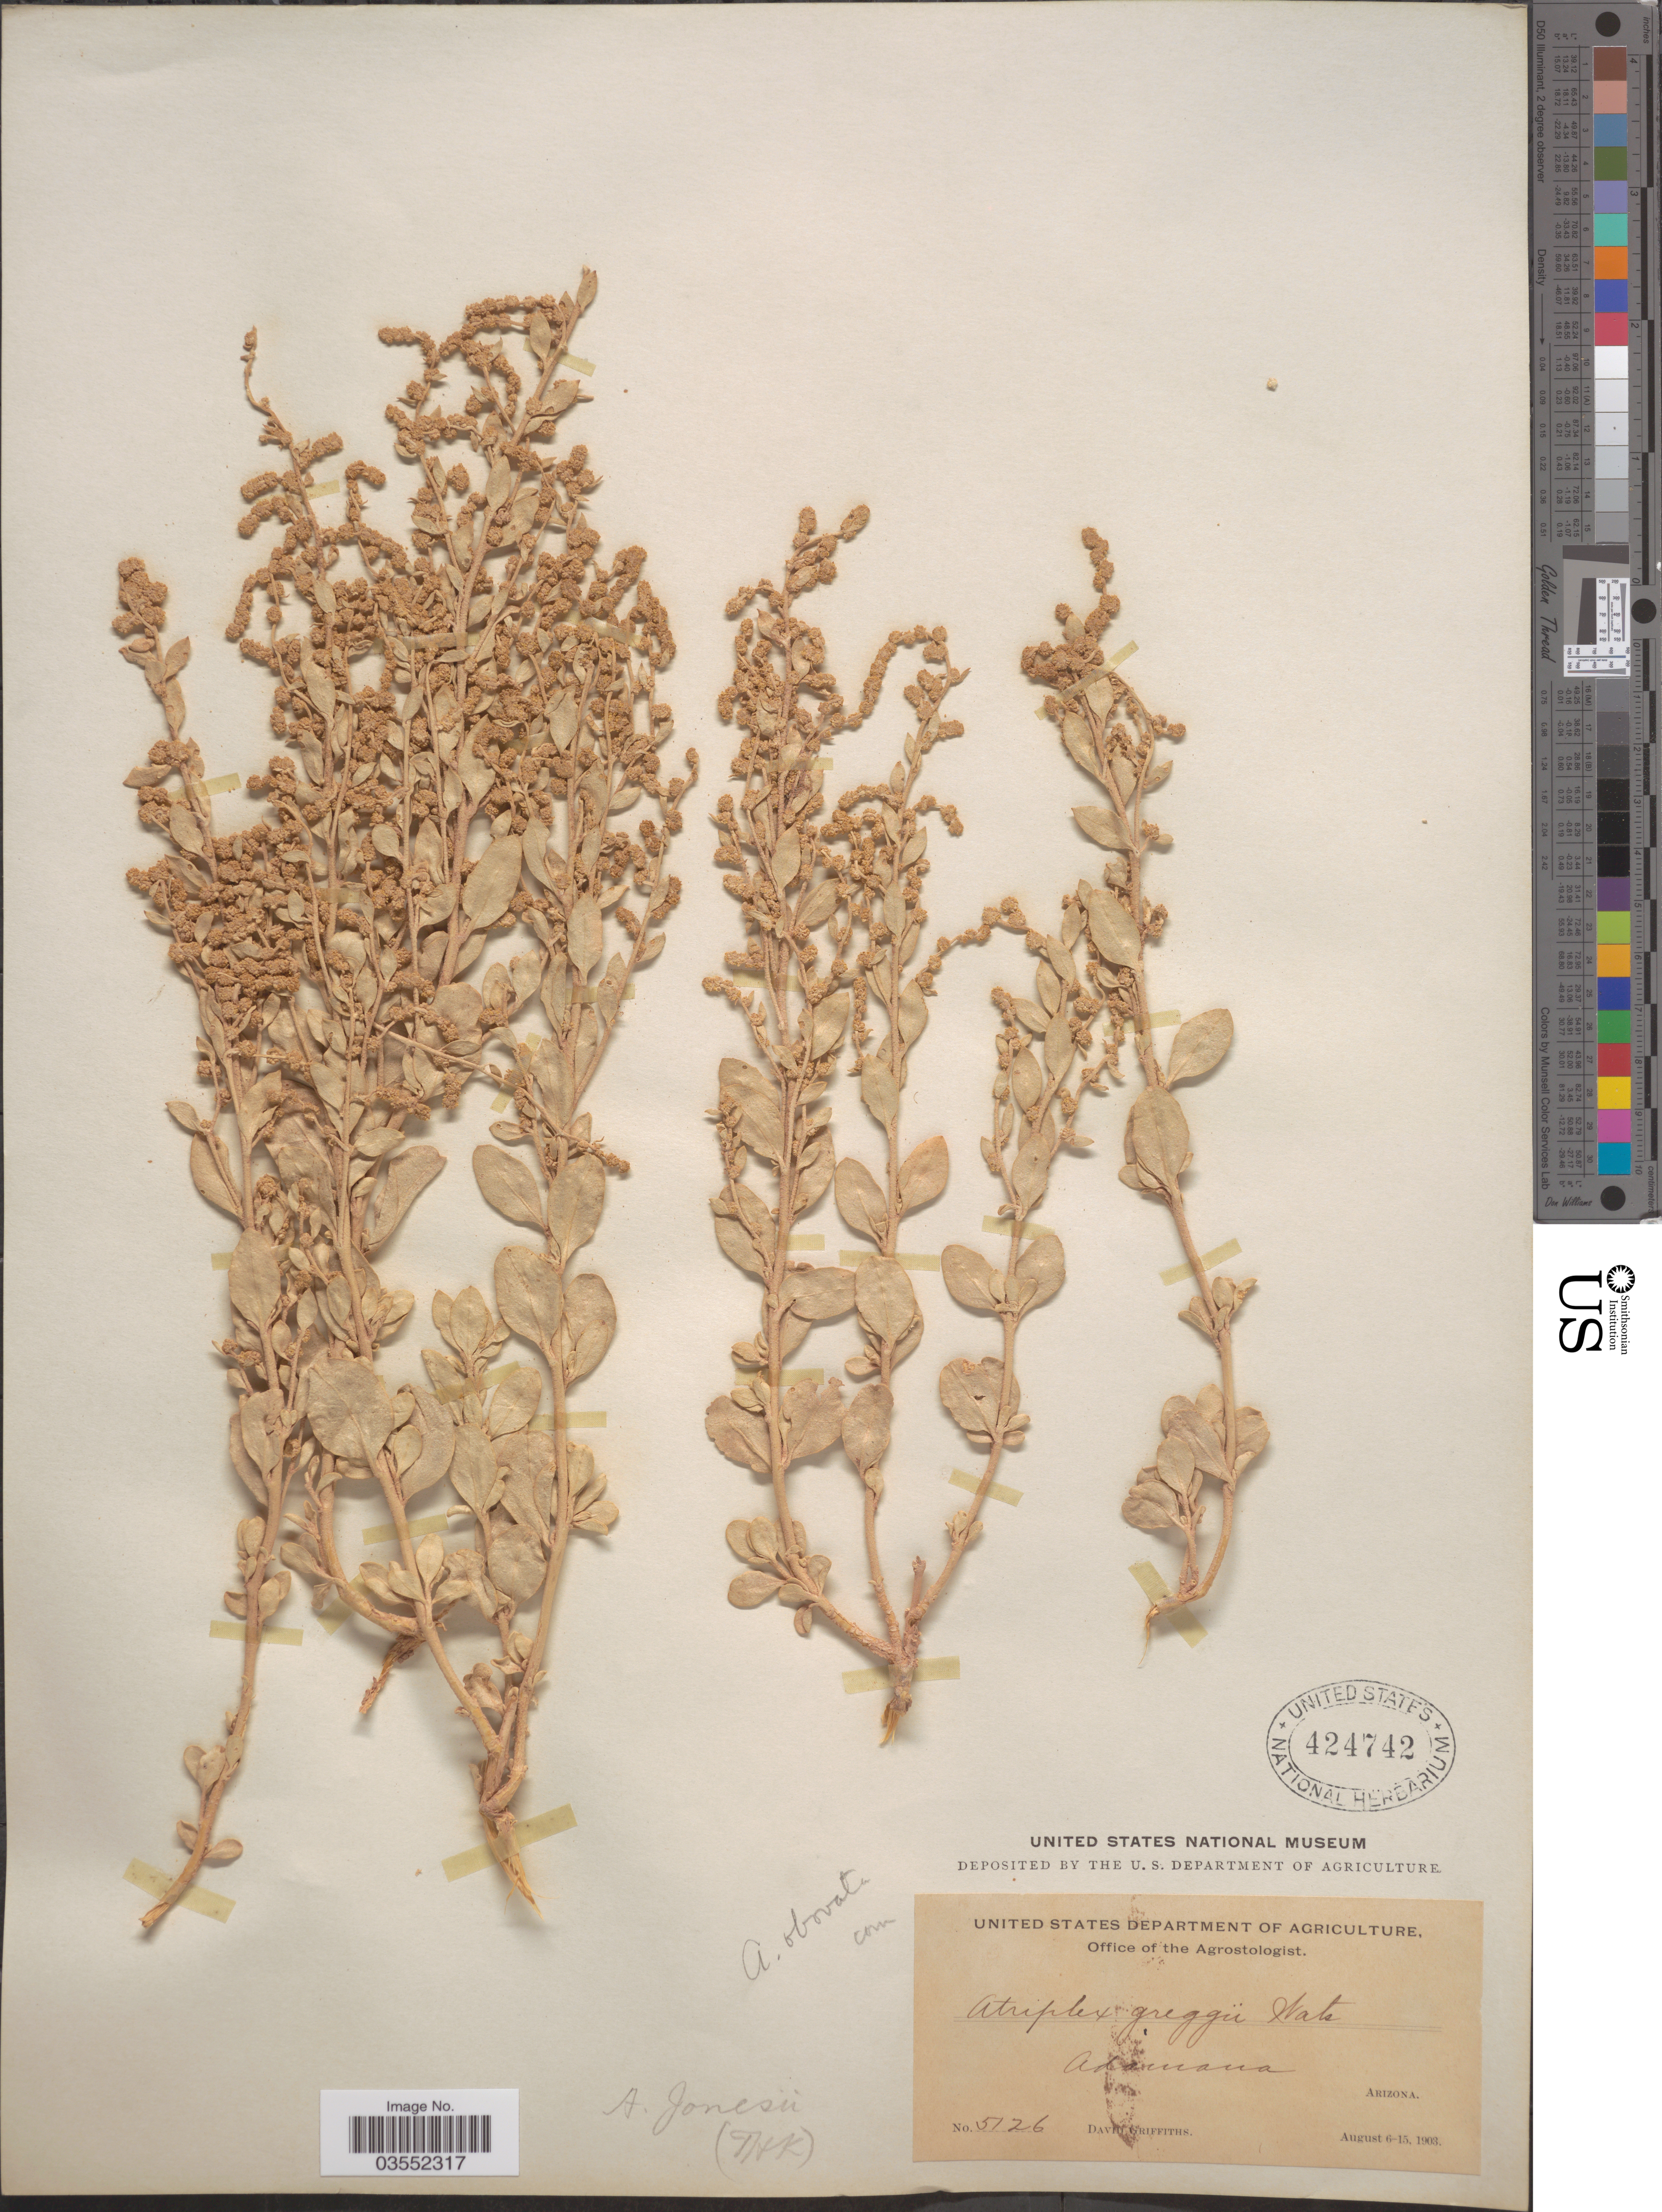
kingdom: Plantae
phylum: Tracheophyta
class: Magnoliopsida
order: Caryophyllales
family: Amaranthaceae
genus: Atriplex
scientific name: Atriplex obovata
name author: Moq.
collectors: D. Griffiths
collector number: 5126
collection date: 1903-08-06/1903-08-15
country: United States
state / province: Arizona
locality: Adamana.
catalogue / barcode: US 424742